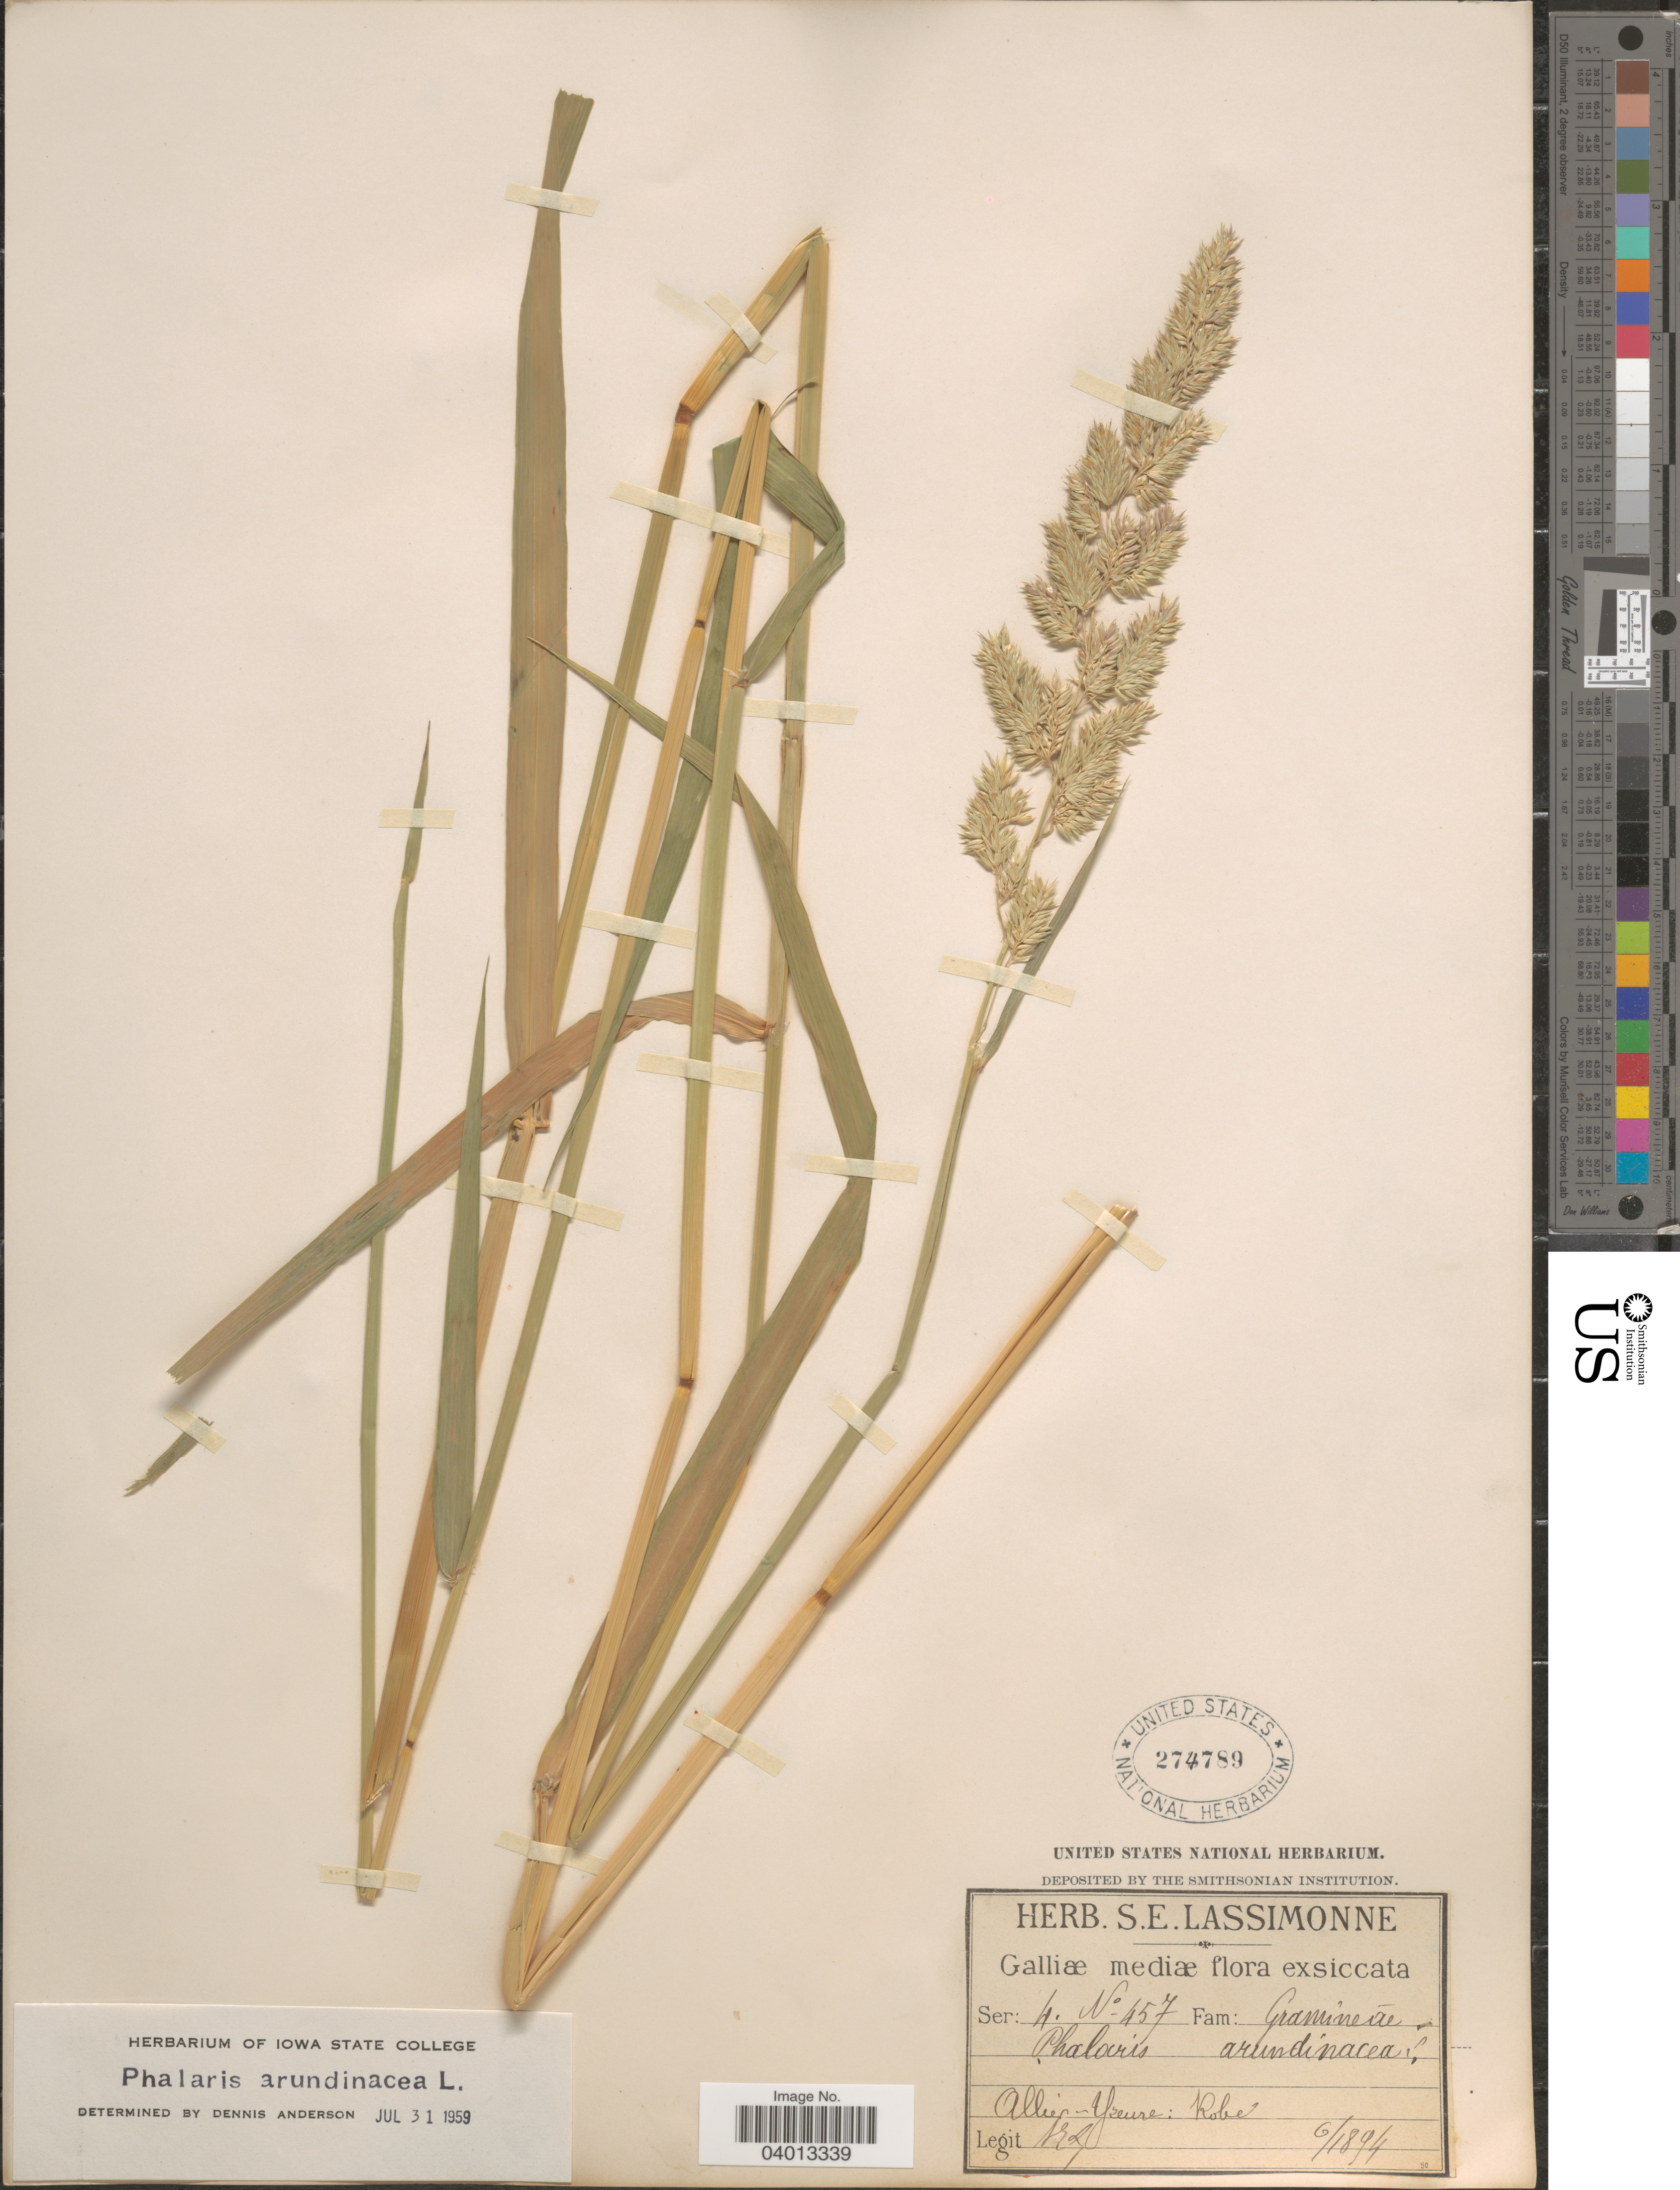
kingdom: Plantae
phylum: Tracheophyta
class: Liliopsida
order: Poales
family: Poaceae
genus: Phalaris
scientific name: Phalaris arundinacea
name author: L.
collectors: S. Lassimonne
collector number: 457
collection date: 1894-06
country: France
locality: Galliæ mediæ. Allier - Yzeure: Robe.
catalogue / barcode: US 274789